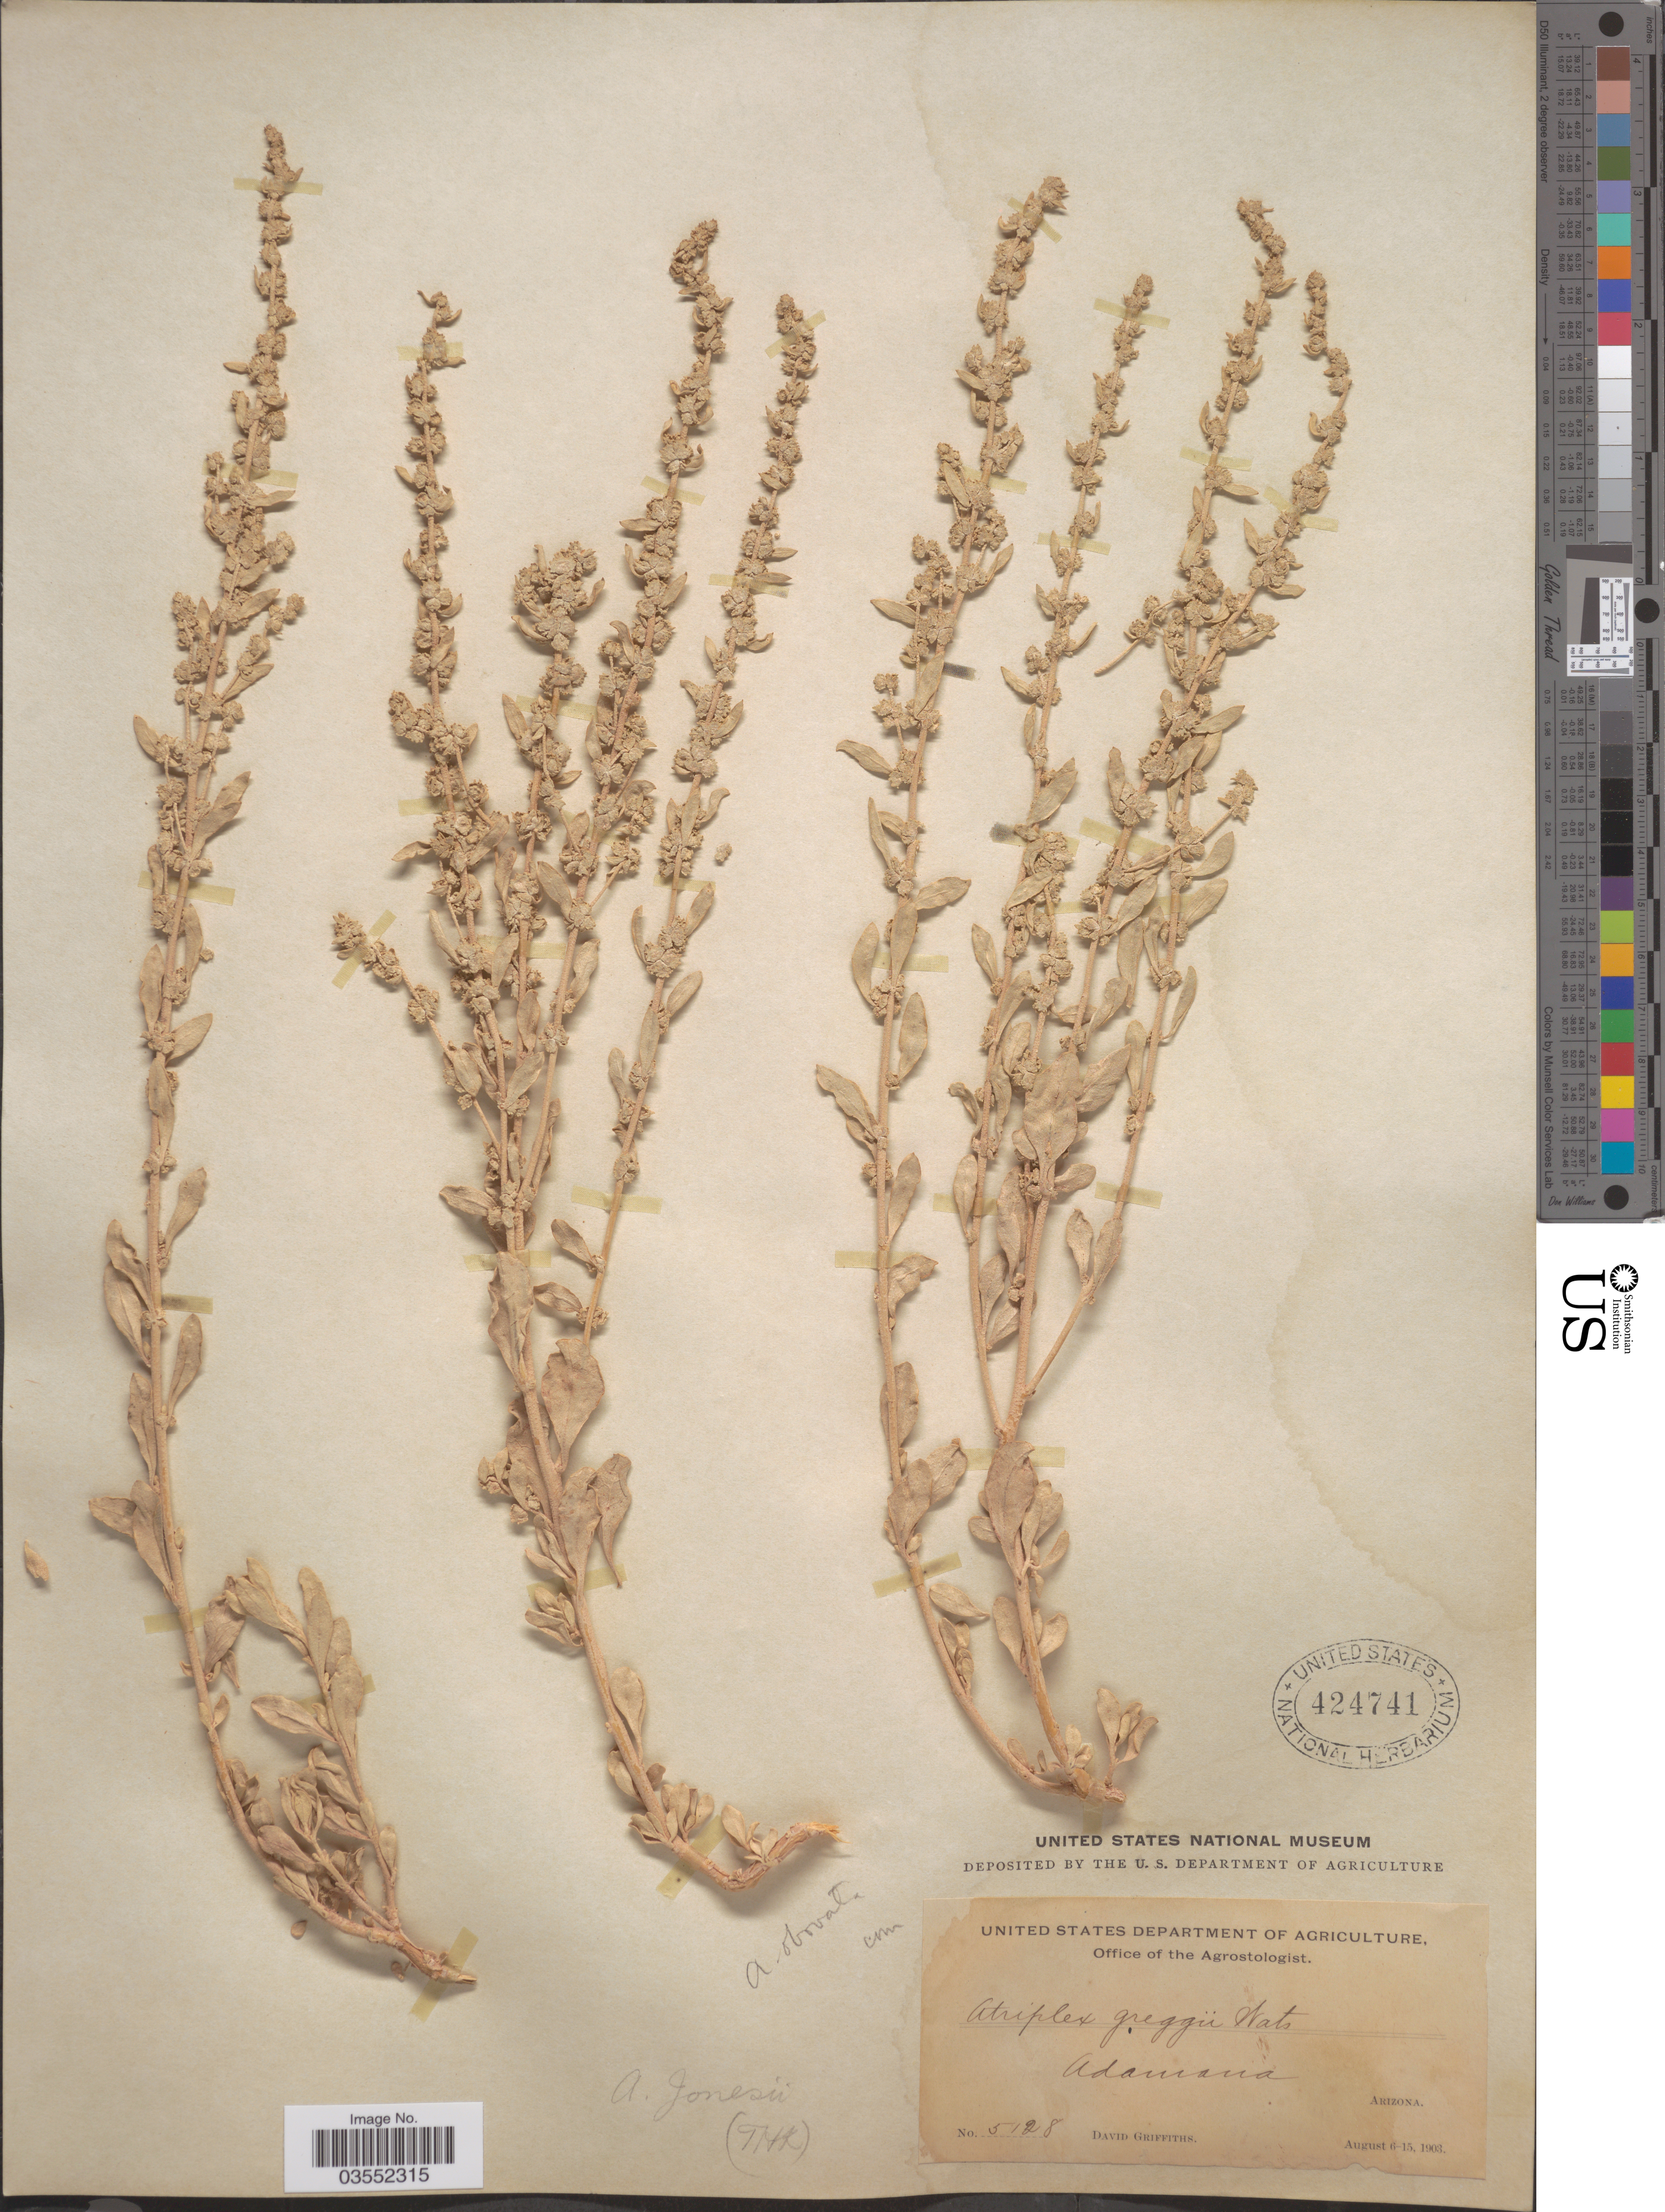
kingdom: Plantae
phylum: Tracheophyta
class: Magnoliopsida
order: Caryophyllales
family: Amaranthaceae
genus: Atriplex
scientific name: Atriplex obovata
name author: Moq.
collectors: D. Griffiths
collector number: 5128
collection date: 1903-08-06/1903-08-15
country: United States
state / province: Arizona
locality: Adamana.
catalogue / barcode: US 424741